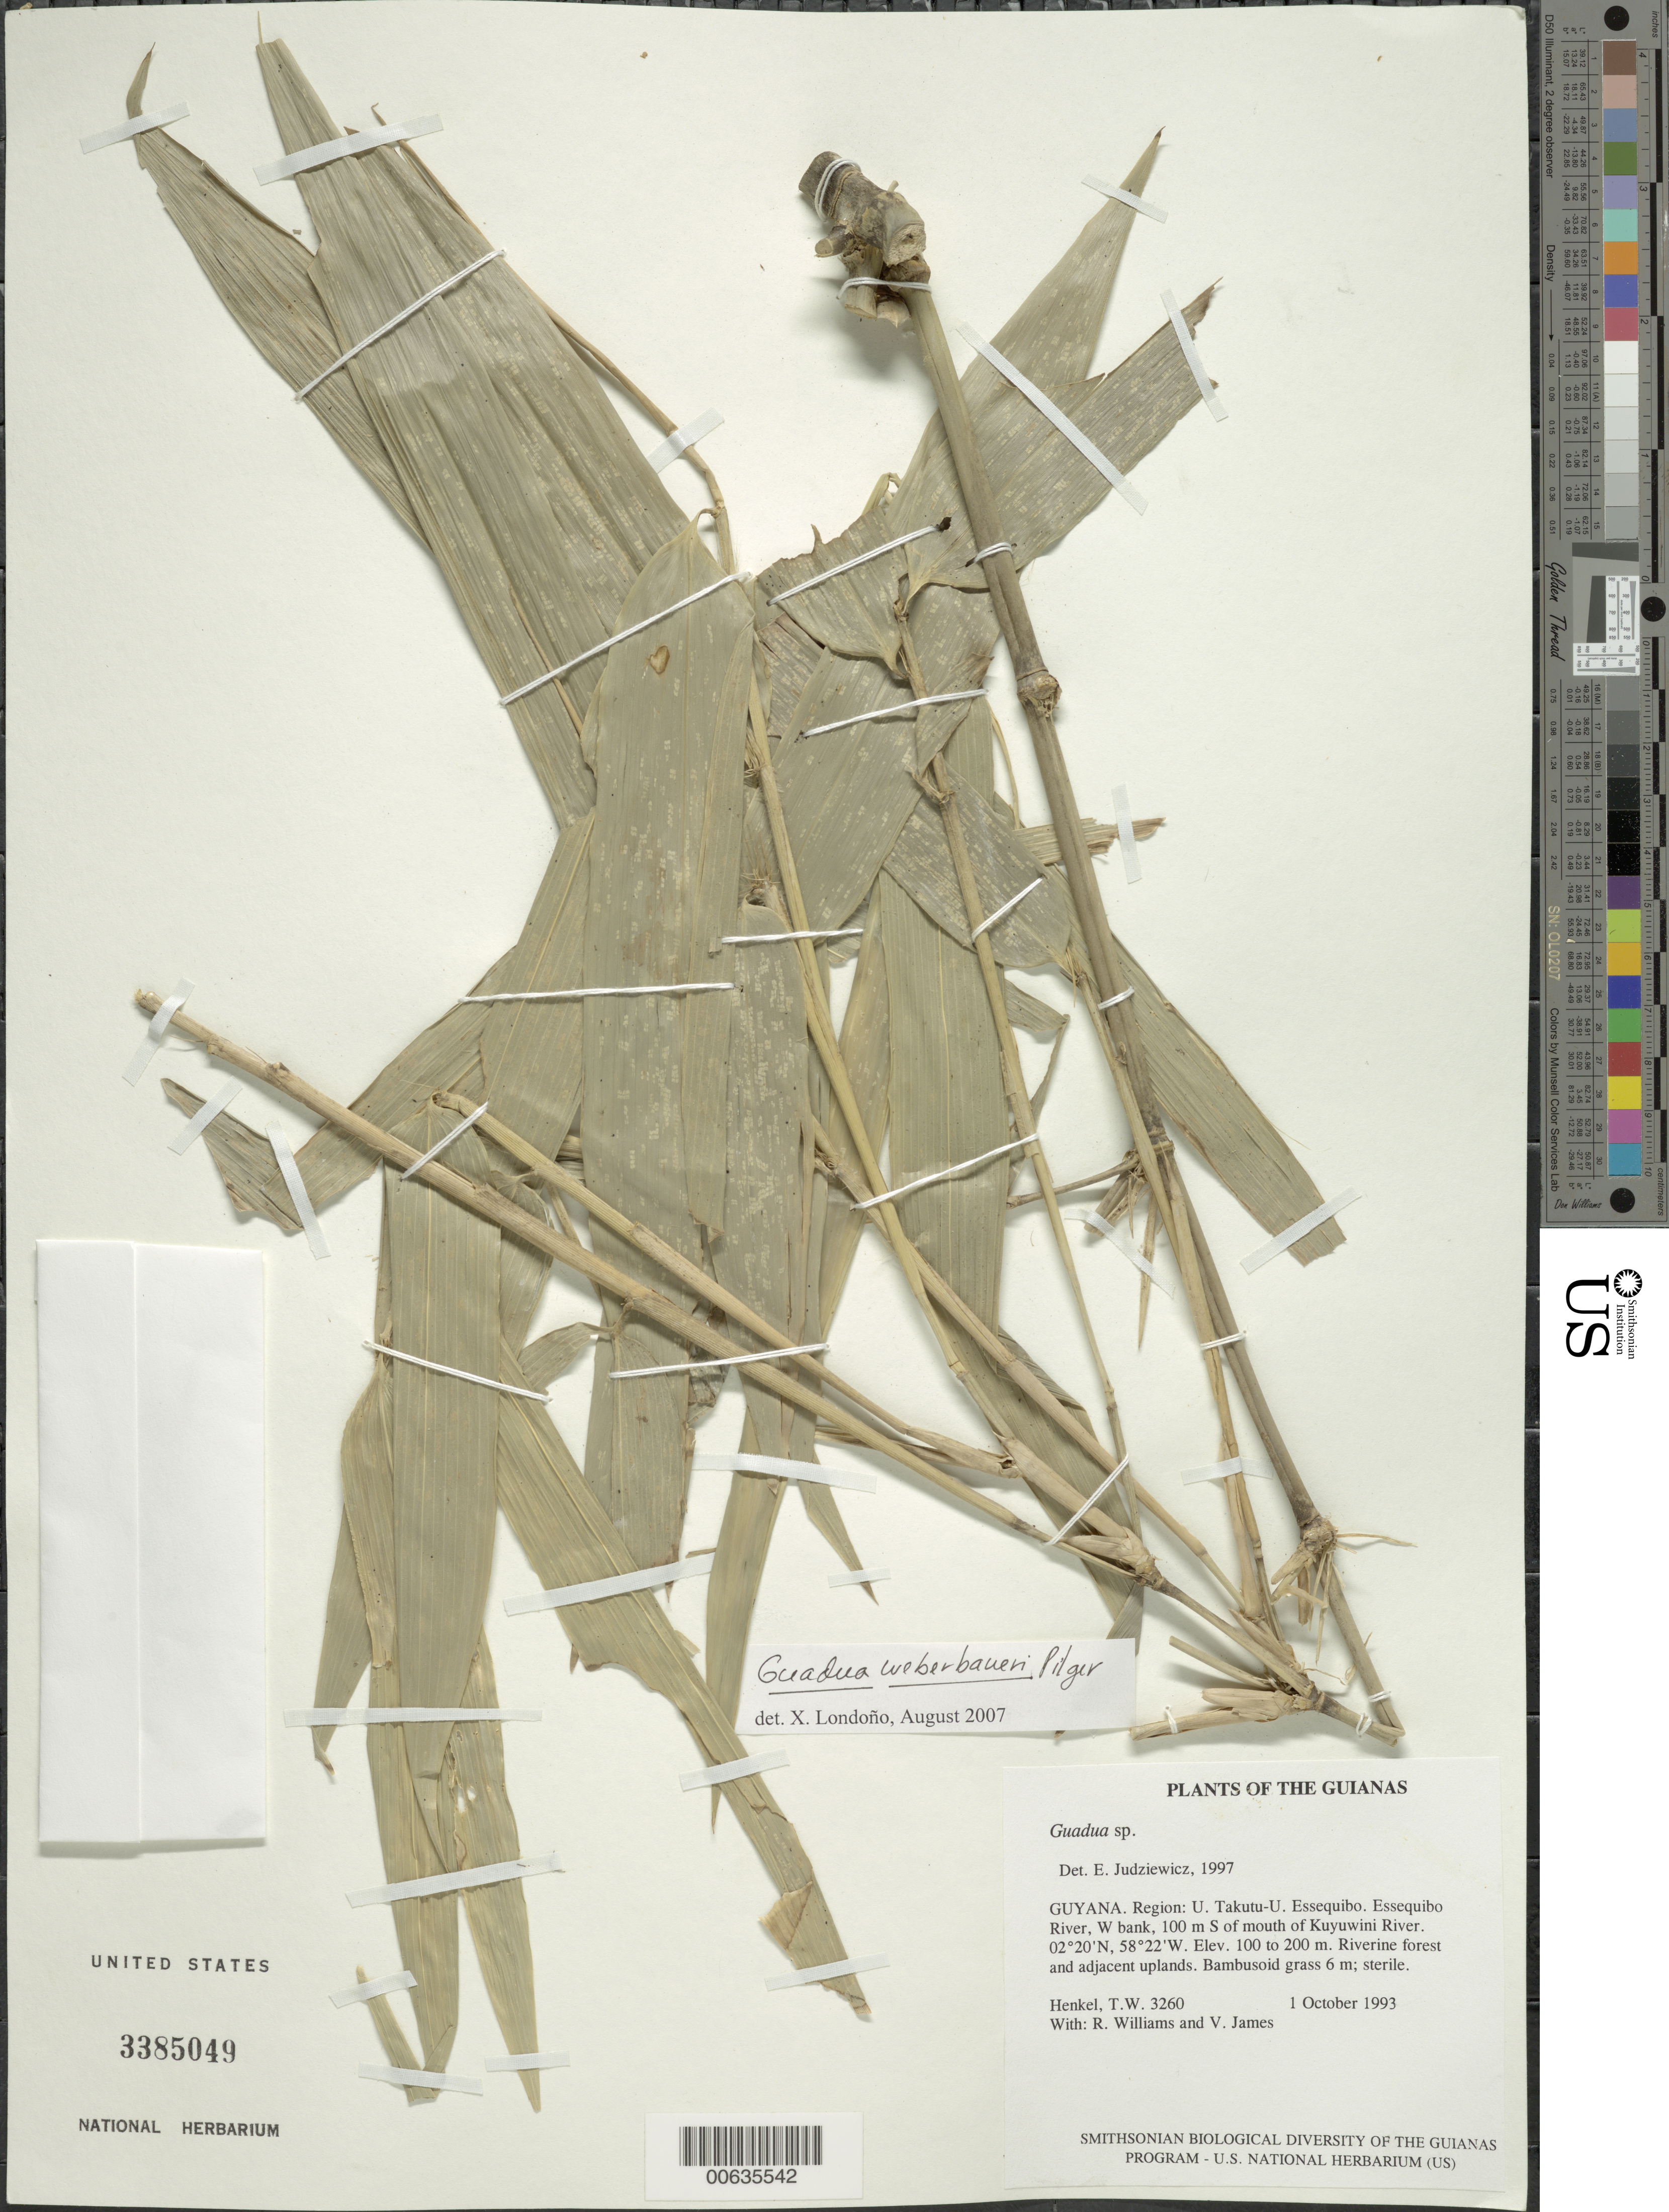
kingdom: Plantae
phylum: Tracheophyta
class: Liliopsida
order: Poales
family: Poaceae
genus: Guadua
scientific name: Guadua weberbaueri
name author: Pilg.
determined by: Londoño, X., (TULV), Jardin Botanico "Juan Maria Cespedes"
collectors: T. Henkel, R. Williams & V. James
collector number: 3260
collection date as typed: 1 October 1993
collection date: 1993-10-01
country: Guyana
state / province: U. Takutu-U. Essequibo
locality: Essequibo River, W bank, 100 m S of mouth of Kuyuwini River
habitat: Riverine forest and adjacent uplands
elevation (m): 100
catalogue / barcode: US 3385049